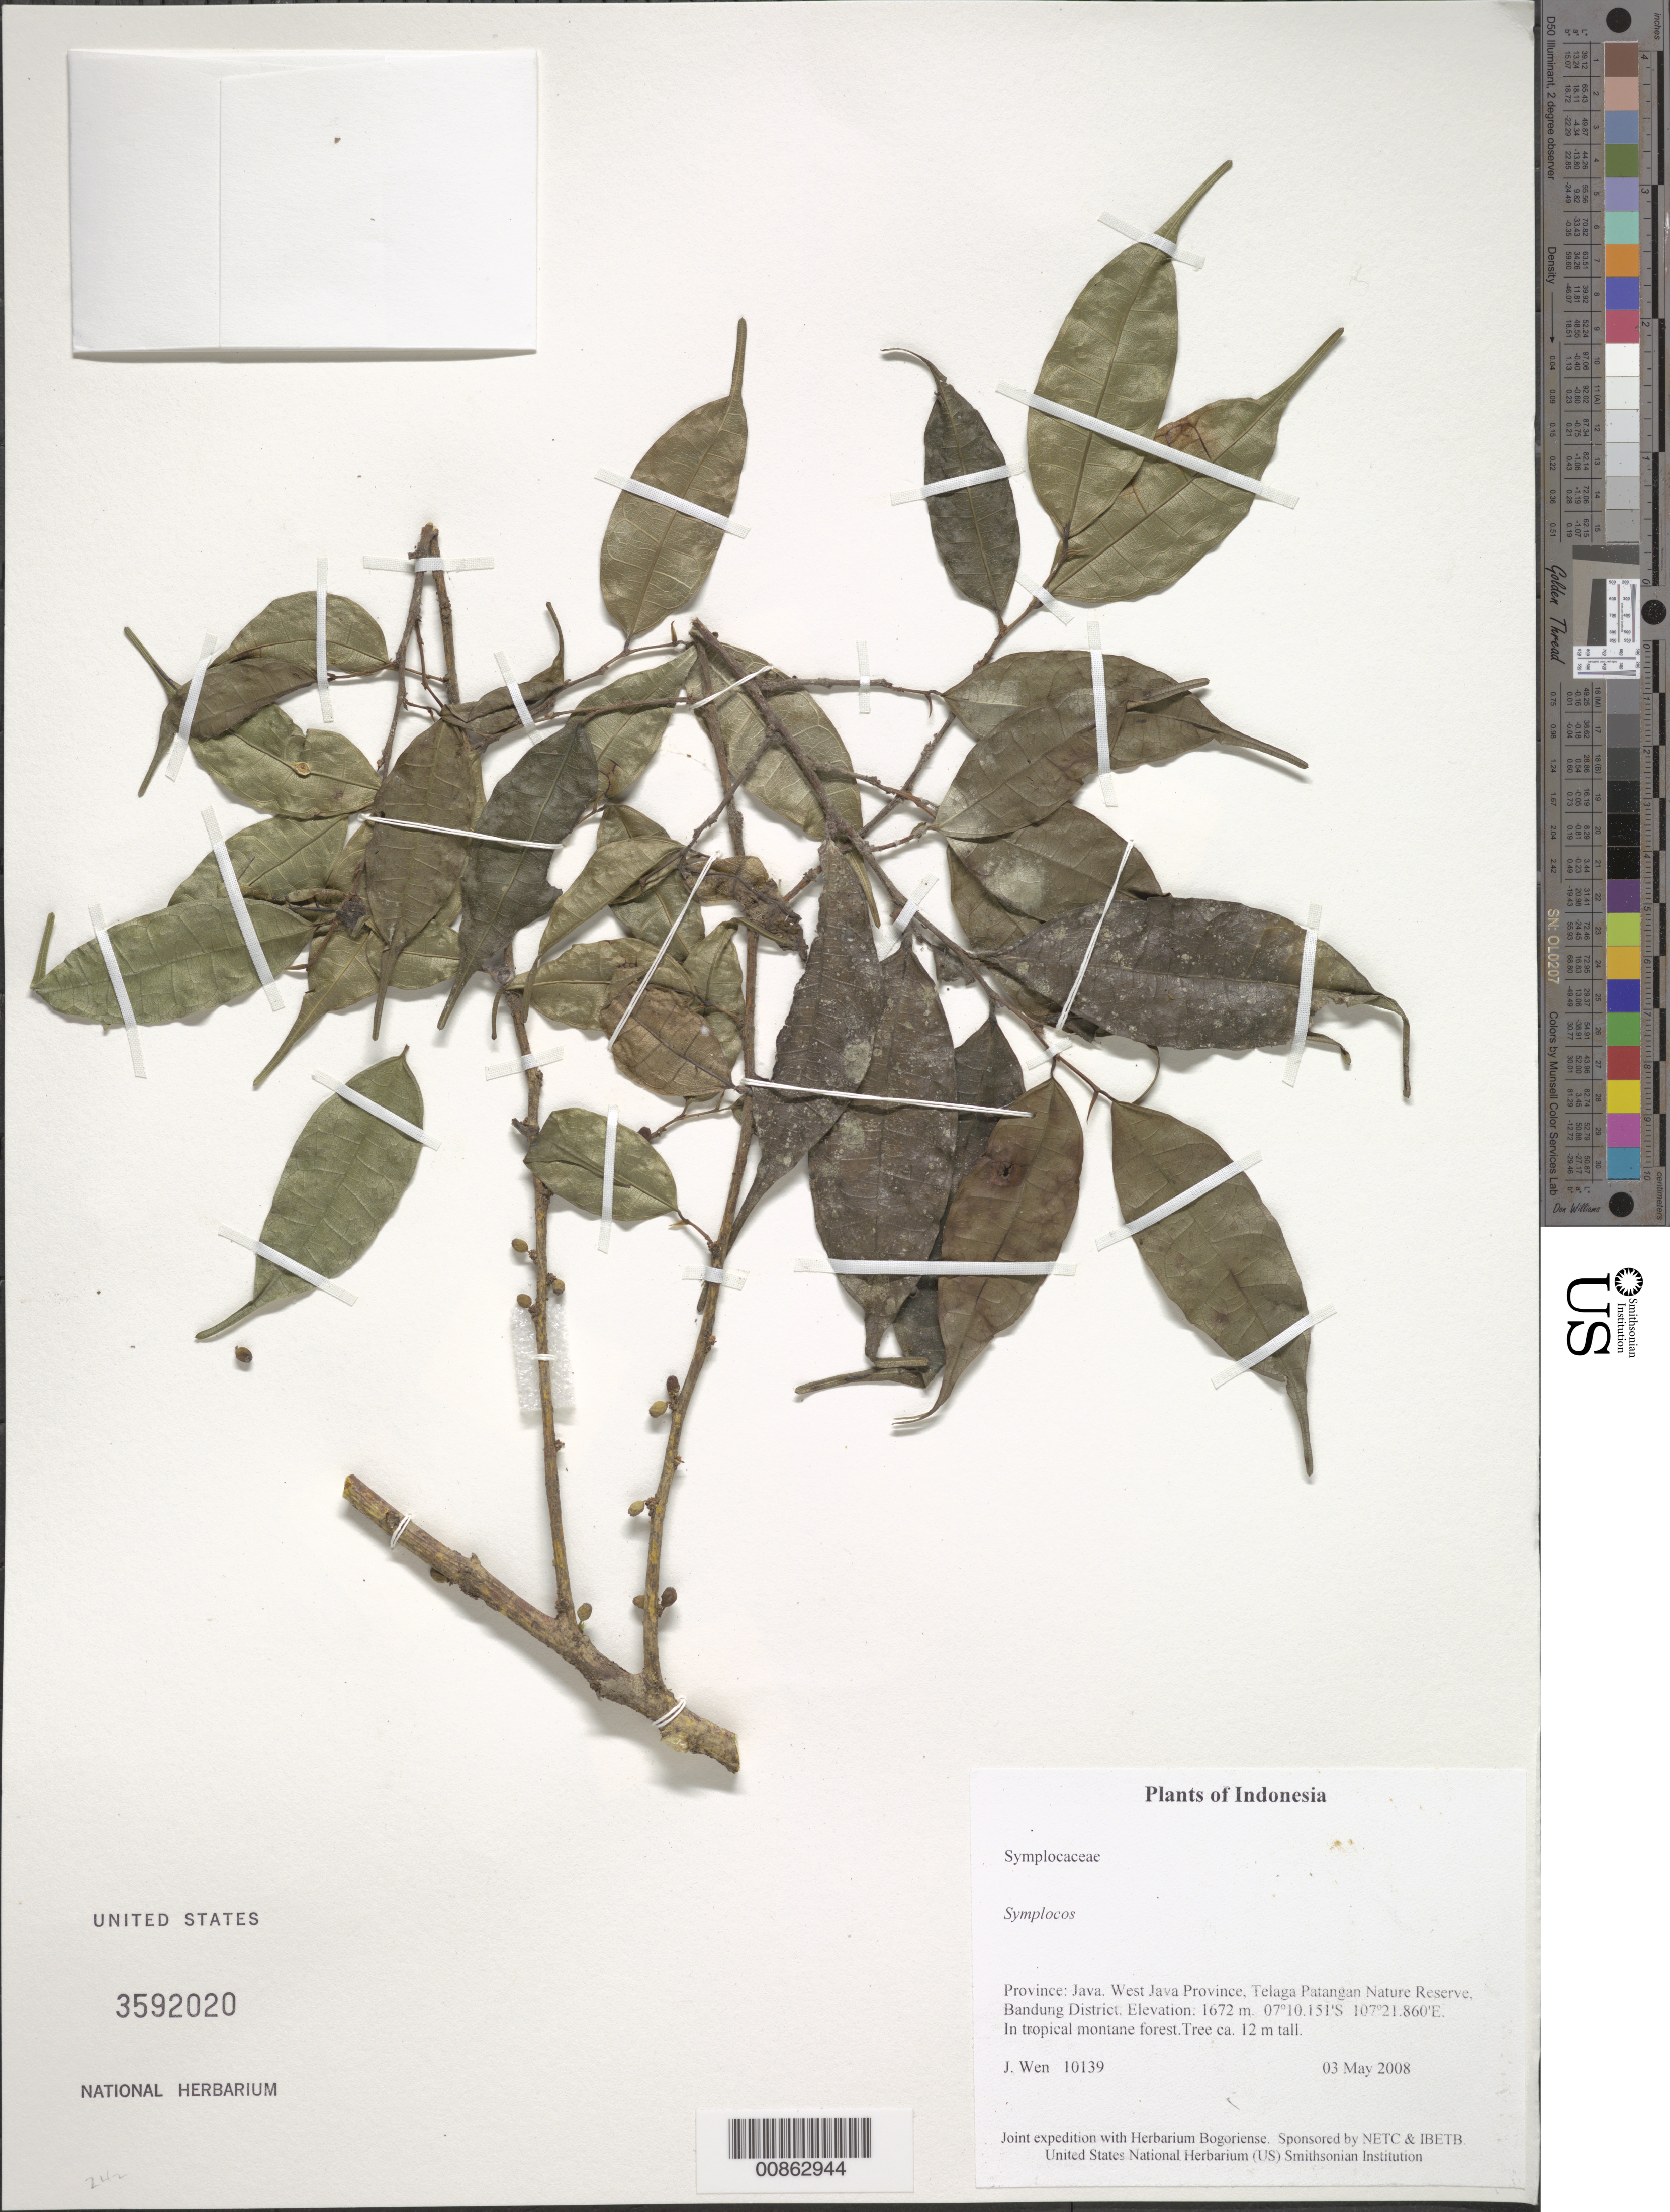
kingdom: Plantae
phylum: Tracheophyta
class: Magnoliopsida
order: Ericales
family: Symplocaceae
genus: Symplocos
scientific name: Symplocos sp.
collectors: J. Wen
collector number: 10139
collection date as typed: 03 May 2008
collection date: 2008-05-03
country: Indonesia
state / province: Java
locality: West Java Province, Telaga Patangan Nature Reserve, Bandung District.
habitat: In tropical montane forest.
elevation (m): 1672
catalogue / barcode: US 3592020